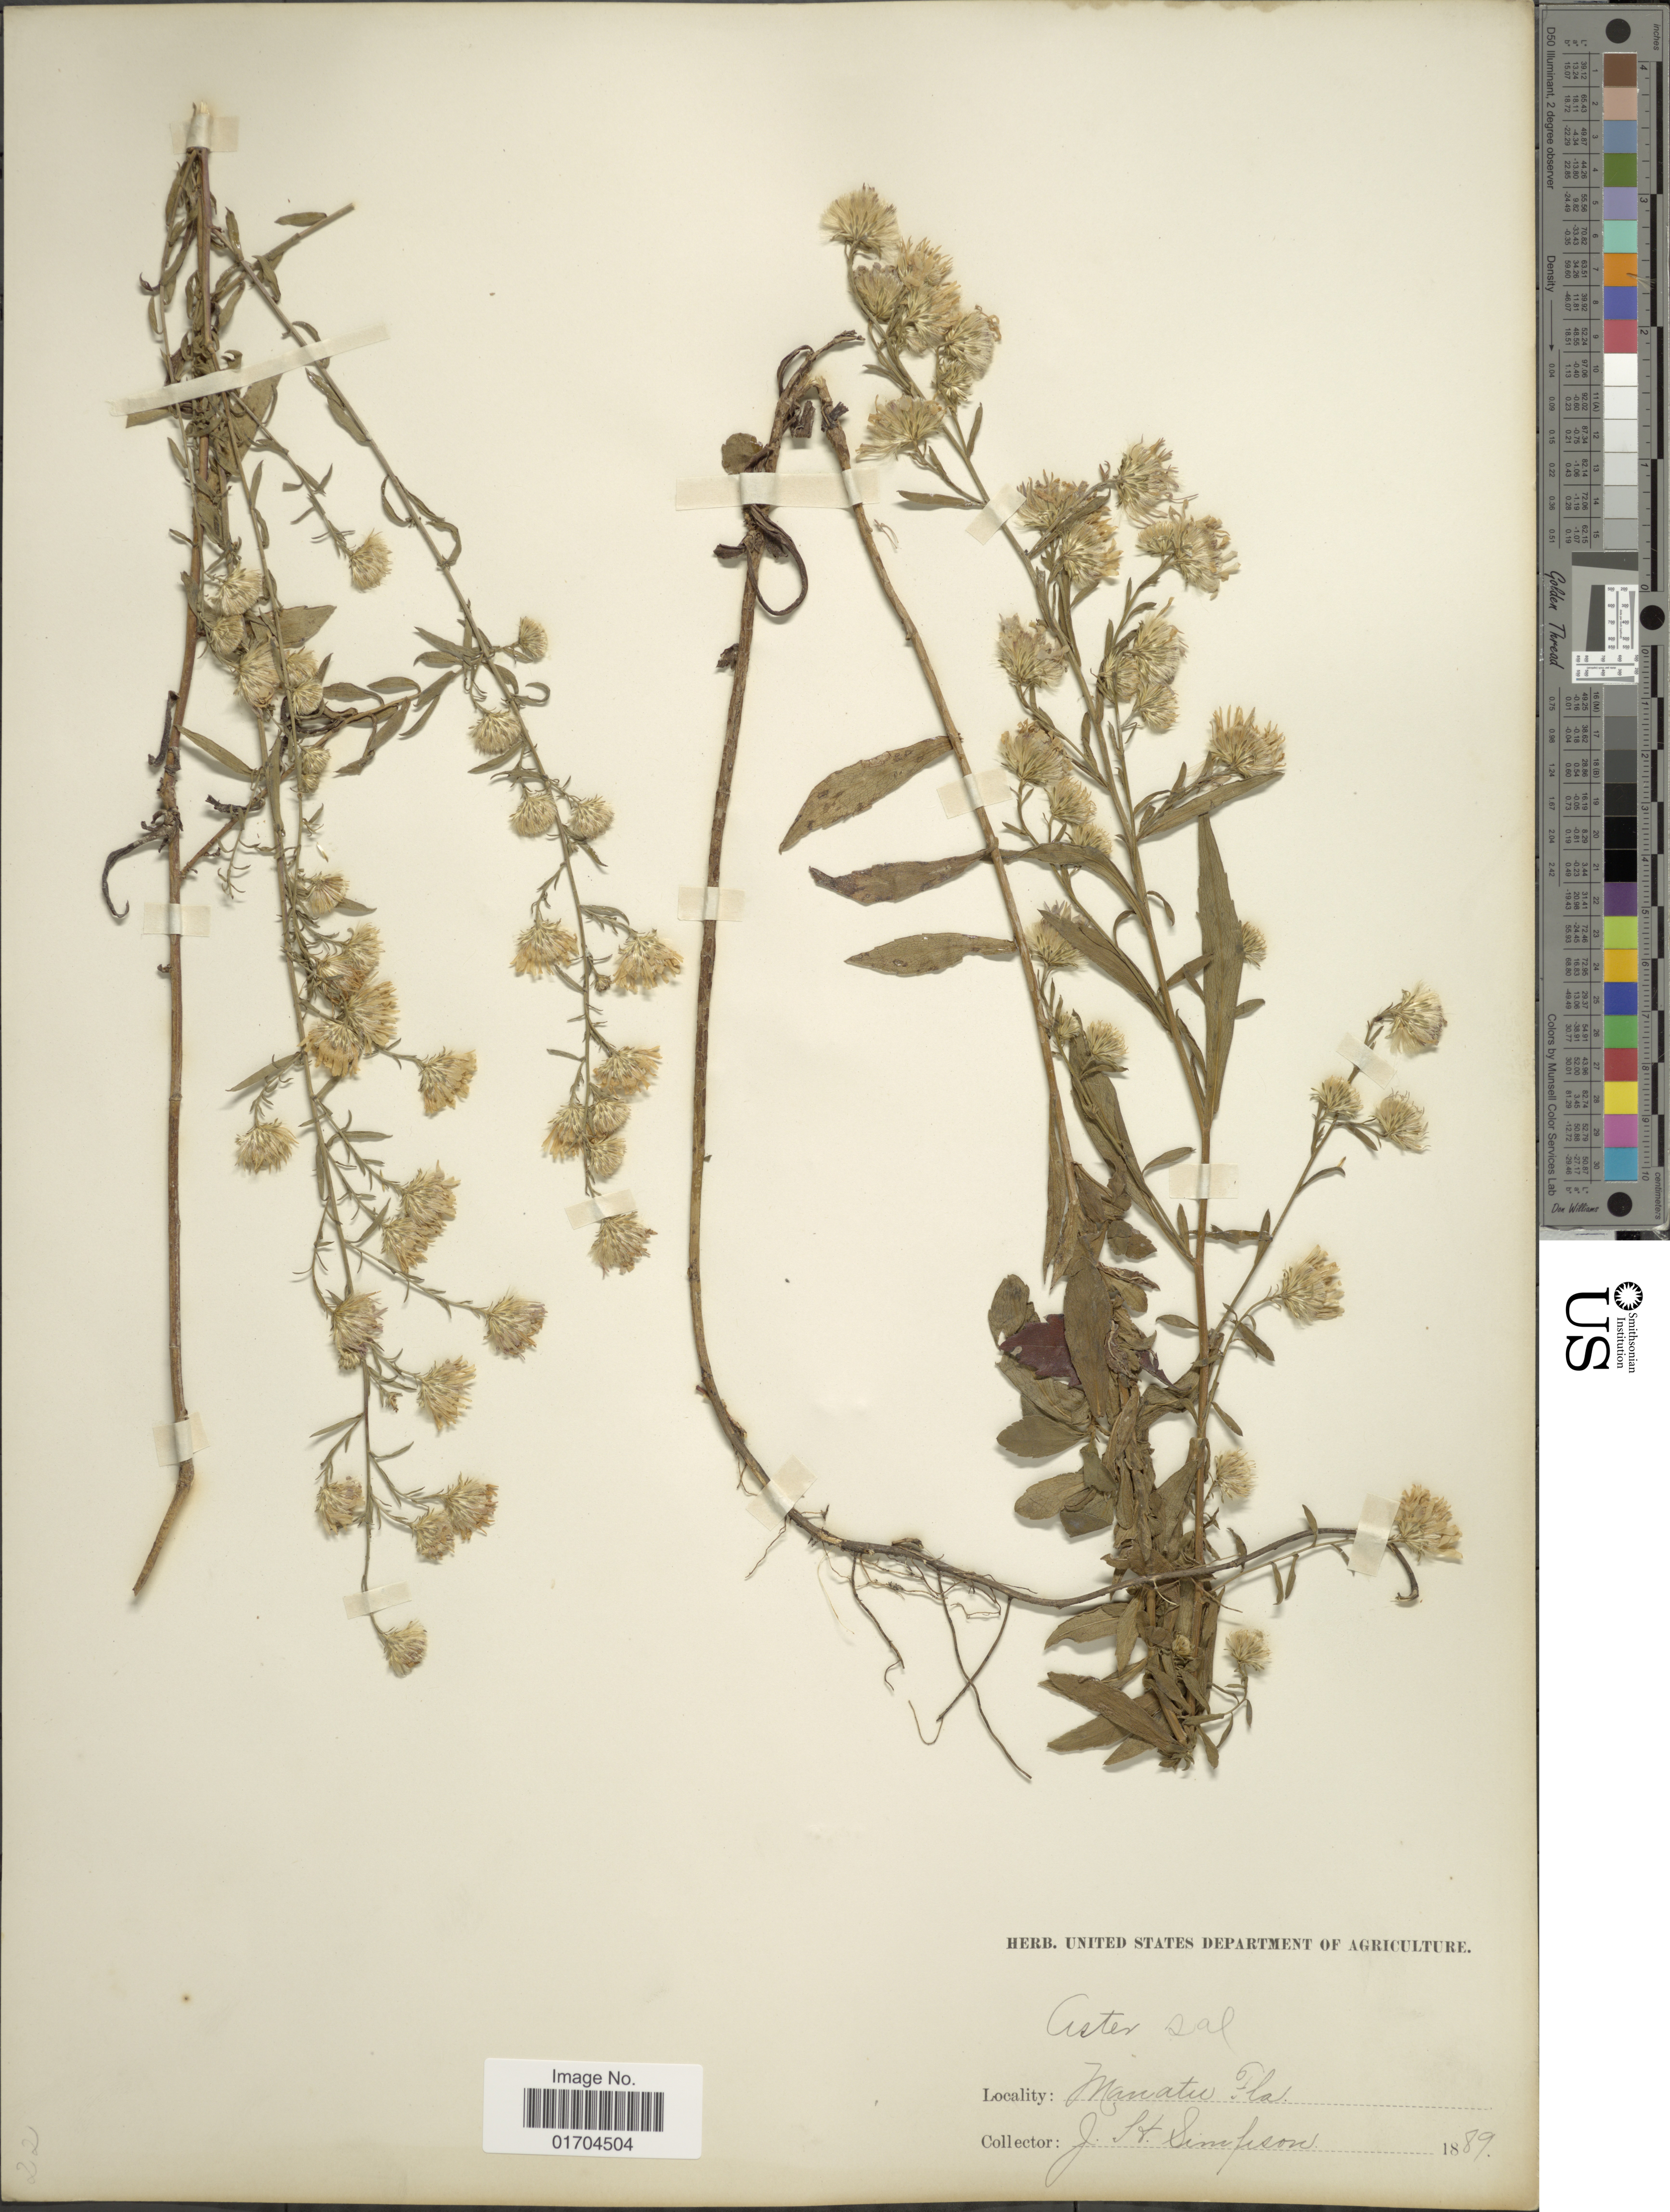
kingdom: Plantae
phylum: Tracheophyta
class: Magnoliopsida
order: Asterales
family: Asteraceae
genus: Symphyotrichum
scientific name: Symphyotrichum sp.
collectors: J. H. Simpson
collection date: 1889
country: United States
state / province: Florida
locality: Manatee